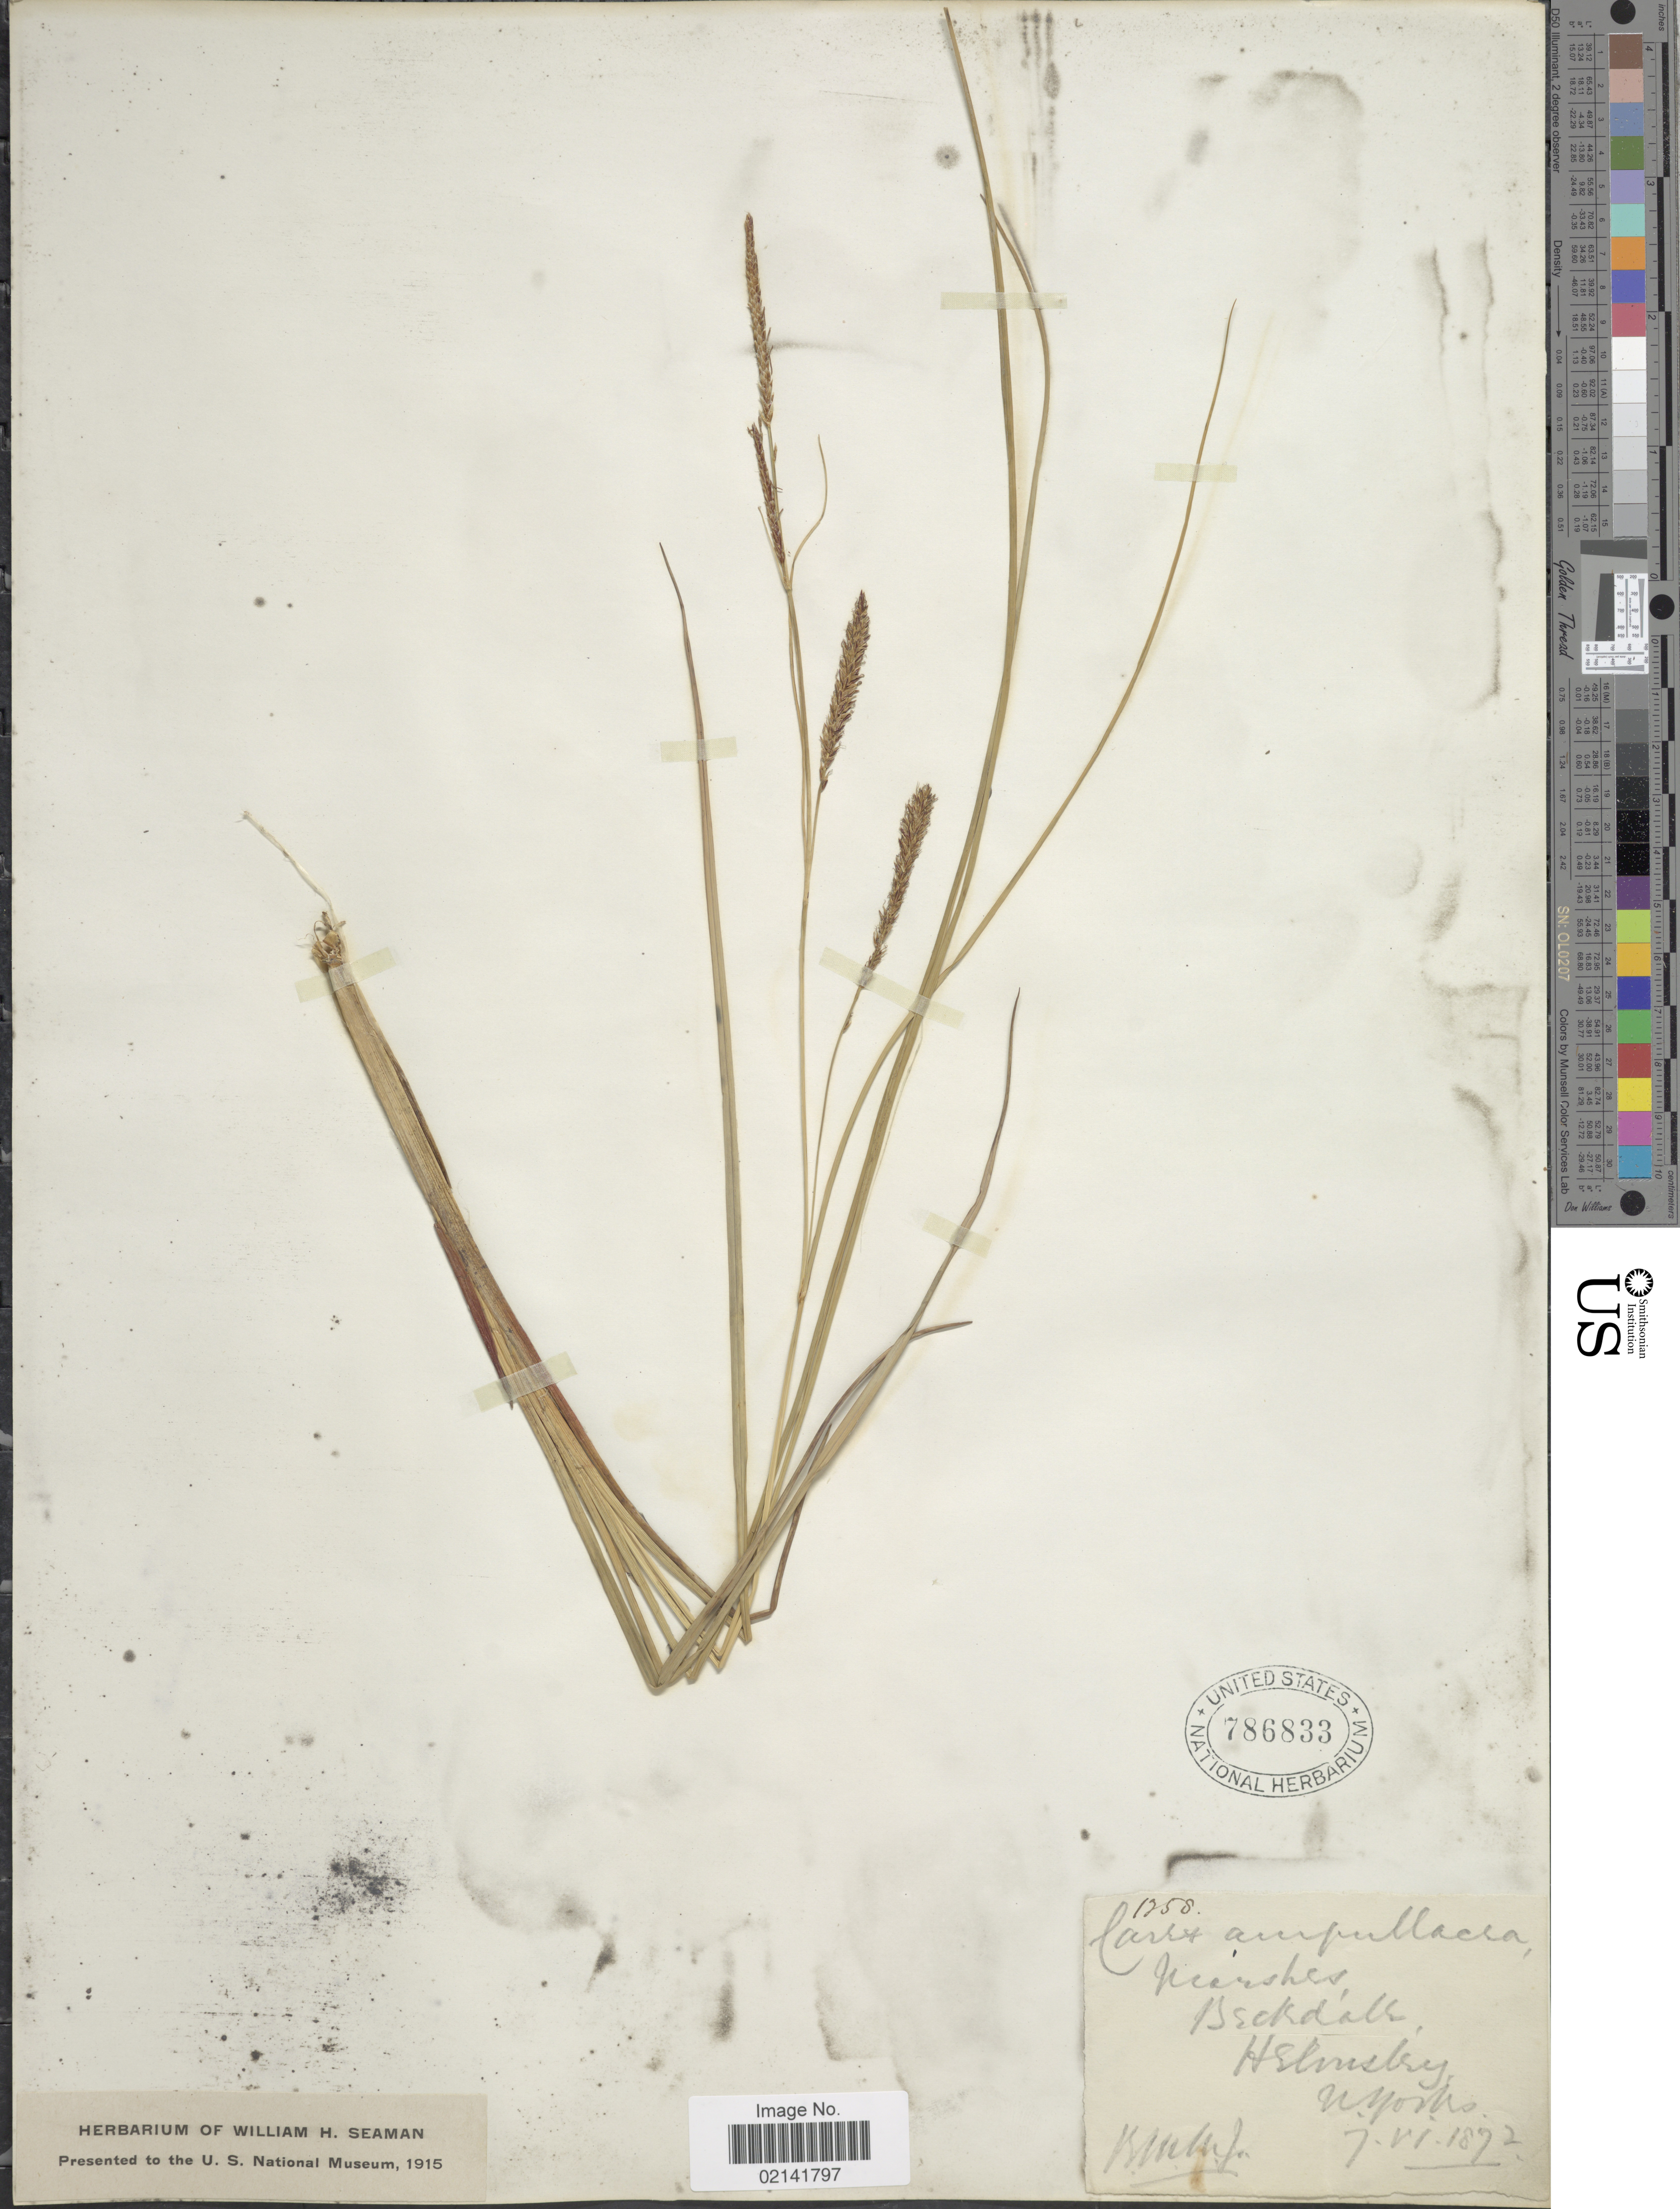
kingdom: Plantae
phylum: Tracheophyta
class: Liliopsida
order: Poales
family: Cyperaceae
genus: Carex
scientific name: Carex rostrata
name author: Stokes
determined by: Strong, Mark T., (BOT), Smithsonian Institution - National Museum of Natural History (UNITED STATES)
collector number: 1258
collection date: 1875-06-07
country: United Kingdom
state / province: England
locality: Marshes. Beckdall. Helinsky, N. Yorkshire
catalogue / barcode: US 786833